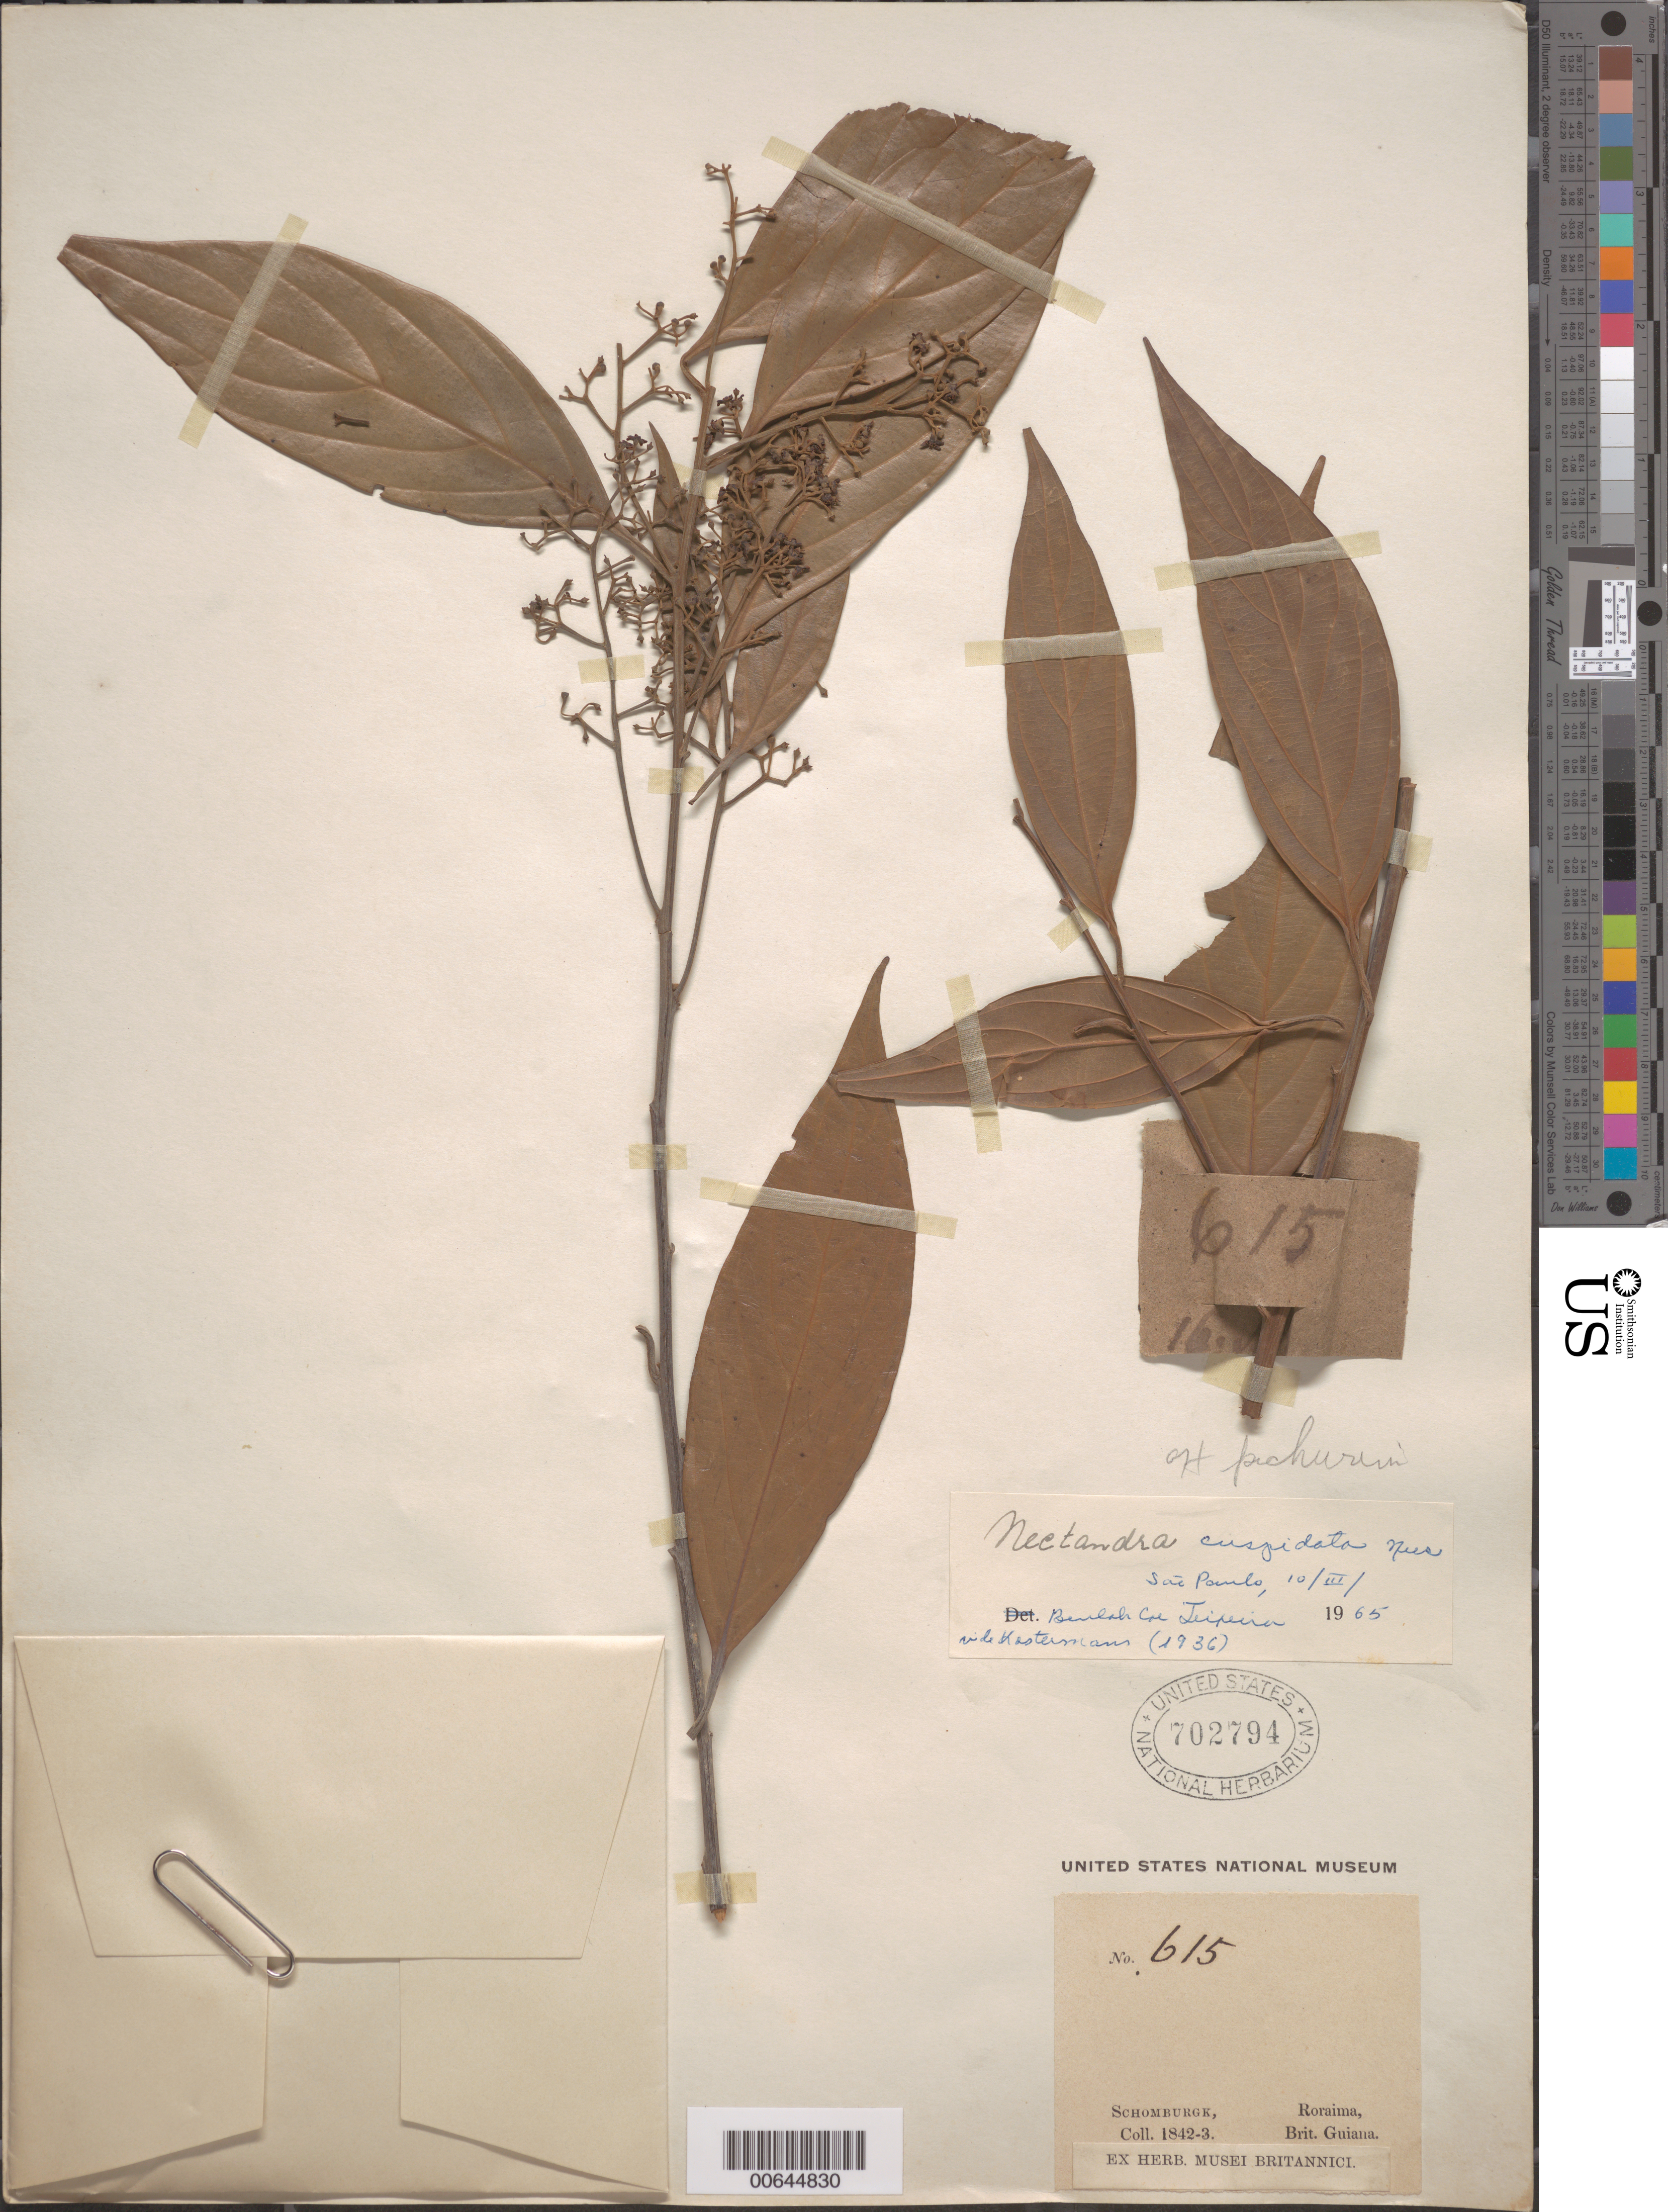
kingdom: Plantae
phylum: Tracheophyta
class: Magnoliopsida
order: Laurales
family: Lauraceae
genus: Nectandra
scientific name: Nectandra cuspidata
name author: Nees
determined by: Kostermans, A. J. G. H.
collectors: R. H. Schomburgk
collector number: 615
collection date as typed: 1842 to 1843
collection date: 1842/1843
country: Guyana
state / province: Cuyuni-Mazaruni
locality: Mt. Roraima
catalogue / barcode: US 702794